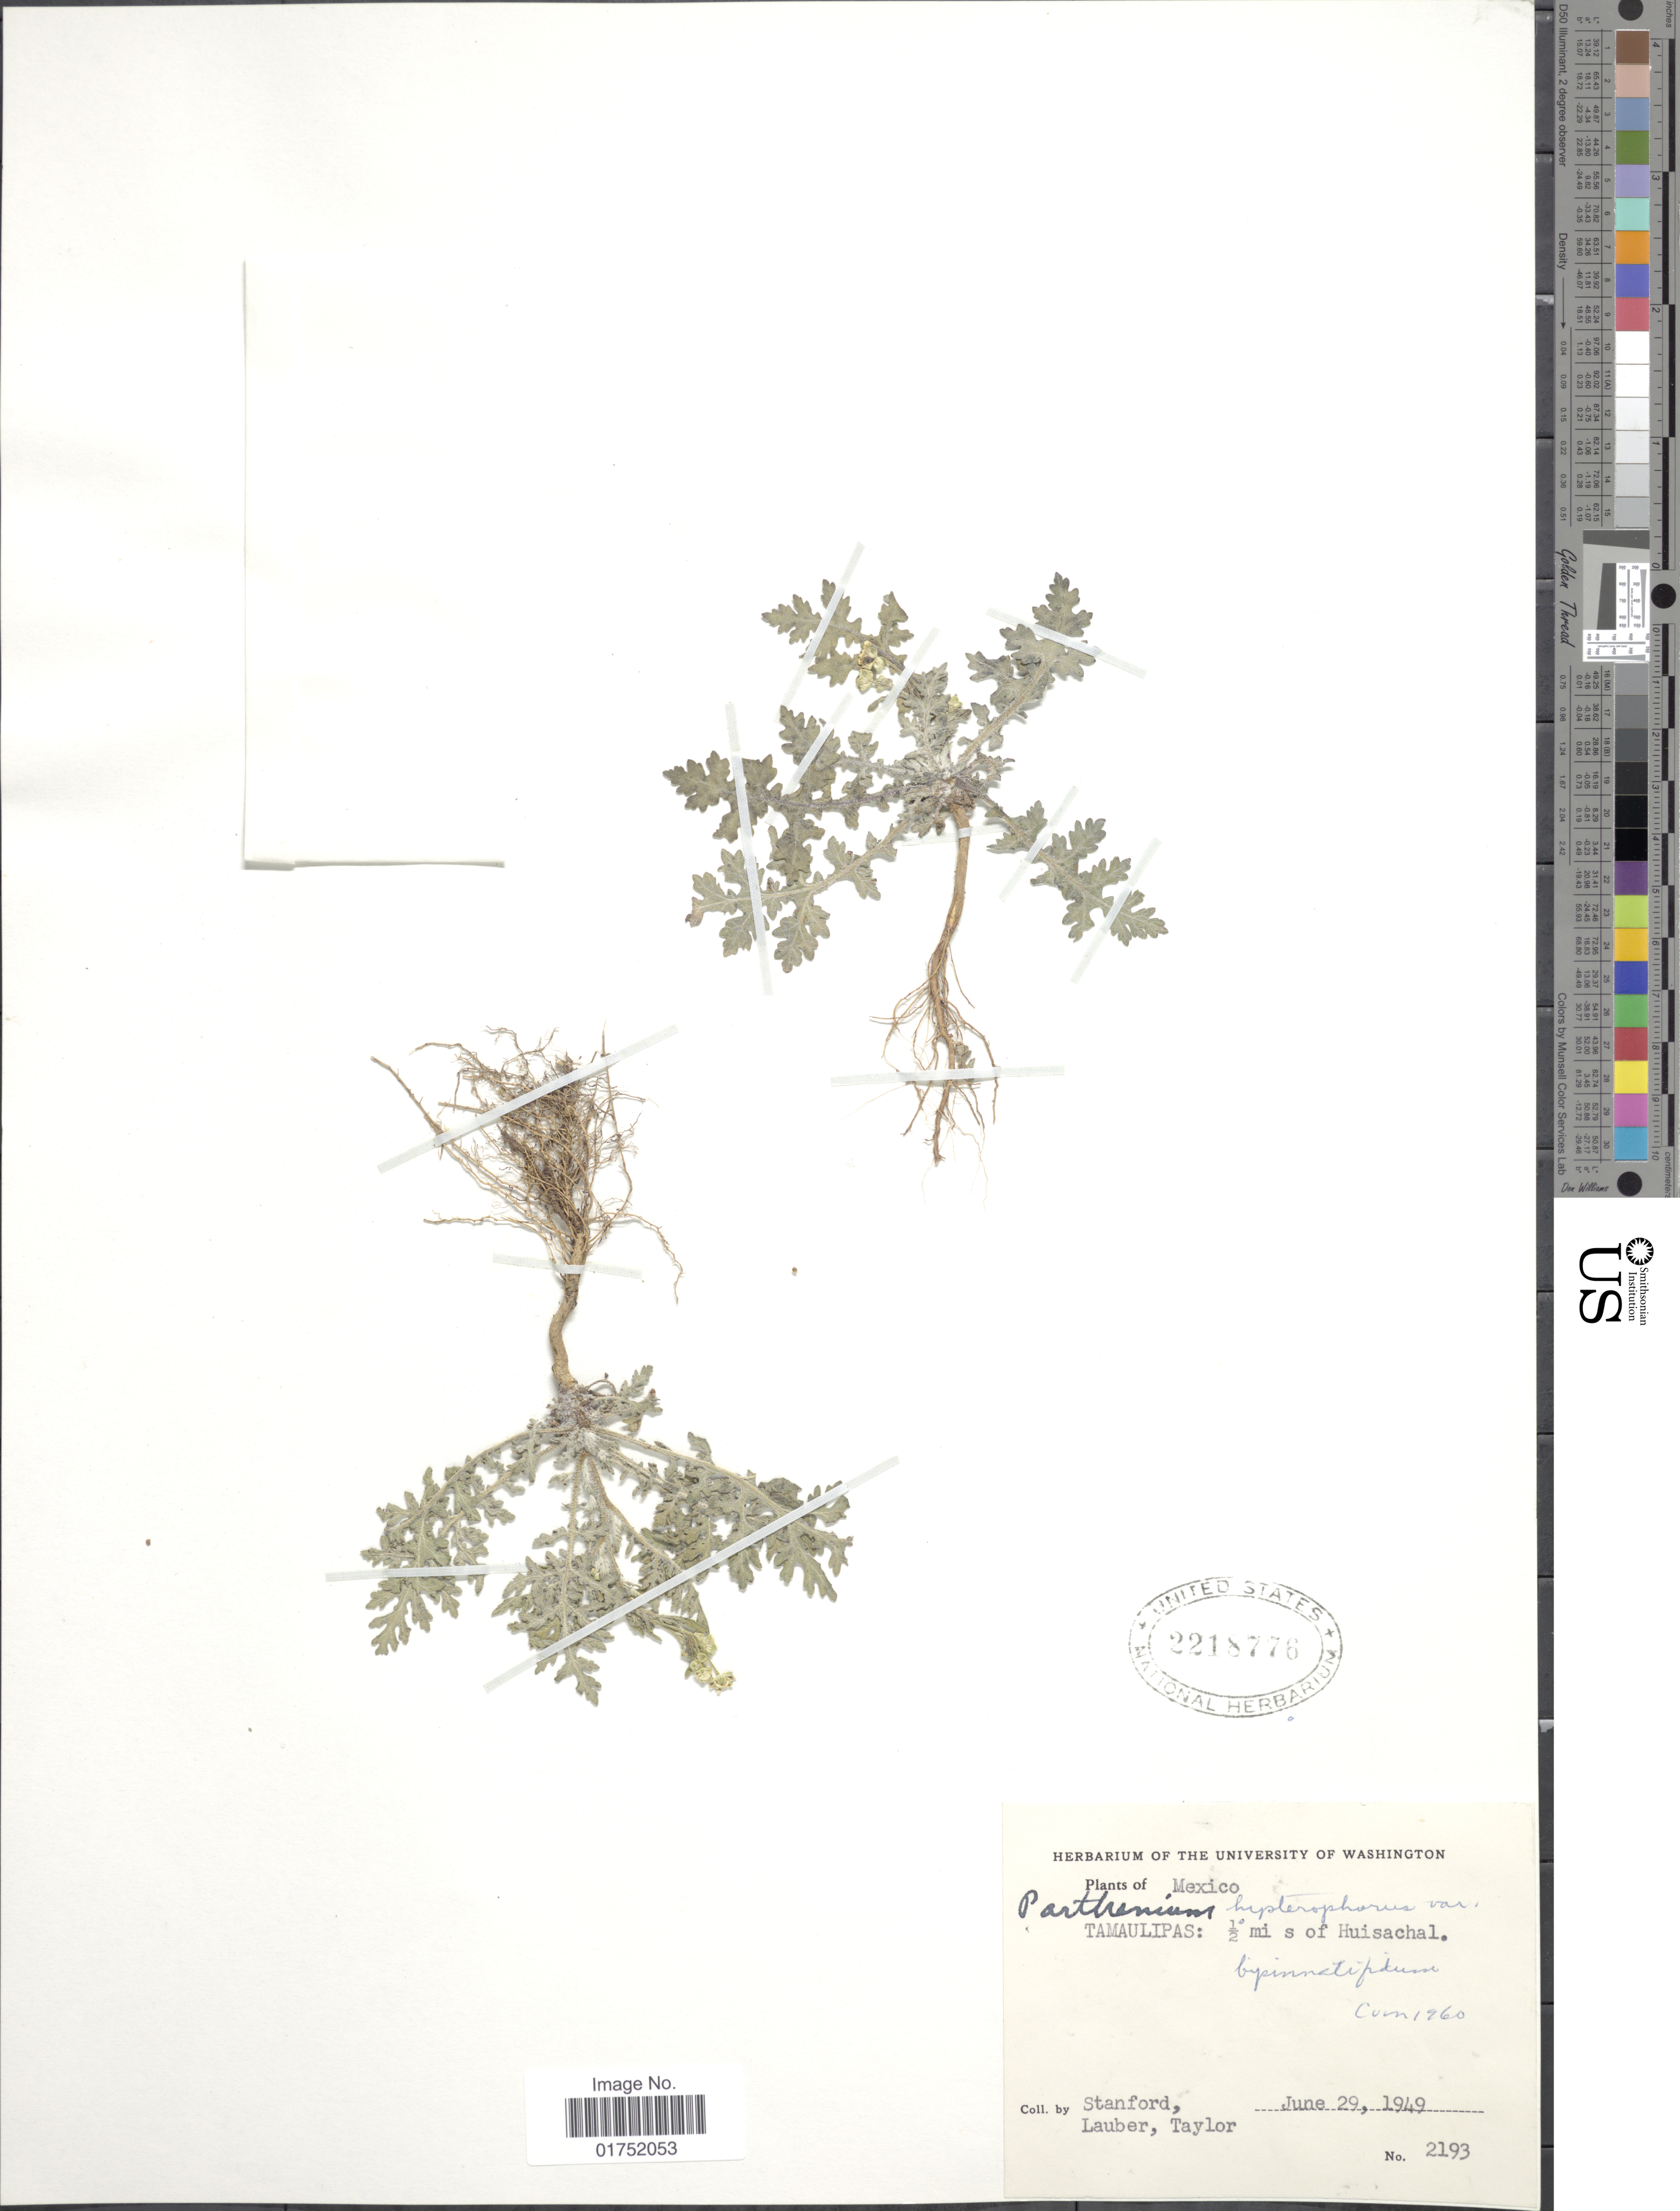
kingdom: Plantae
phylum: Tracheophyta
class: Magnoliopsida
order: Asterales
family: Asteraceae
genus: Parthenium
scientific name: Parthenium bipinnatifidum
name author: (Ortega) Rollins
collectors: -. Stanford, -. Lauber & -. Taylor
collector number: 2193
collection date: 1949-06-29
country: Mexico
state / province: Tamaulipas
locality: ½ mi s of Huisachal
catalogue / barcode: US 2218776